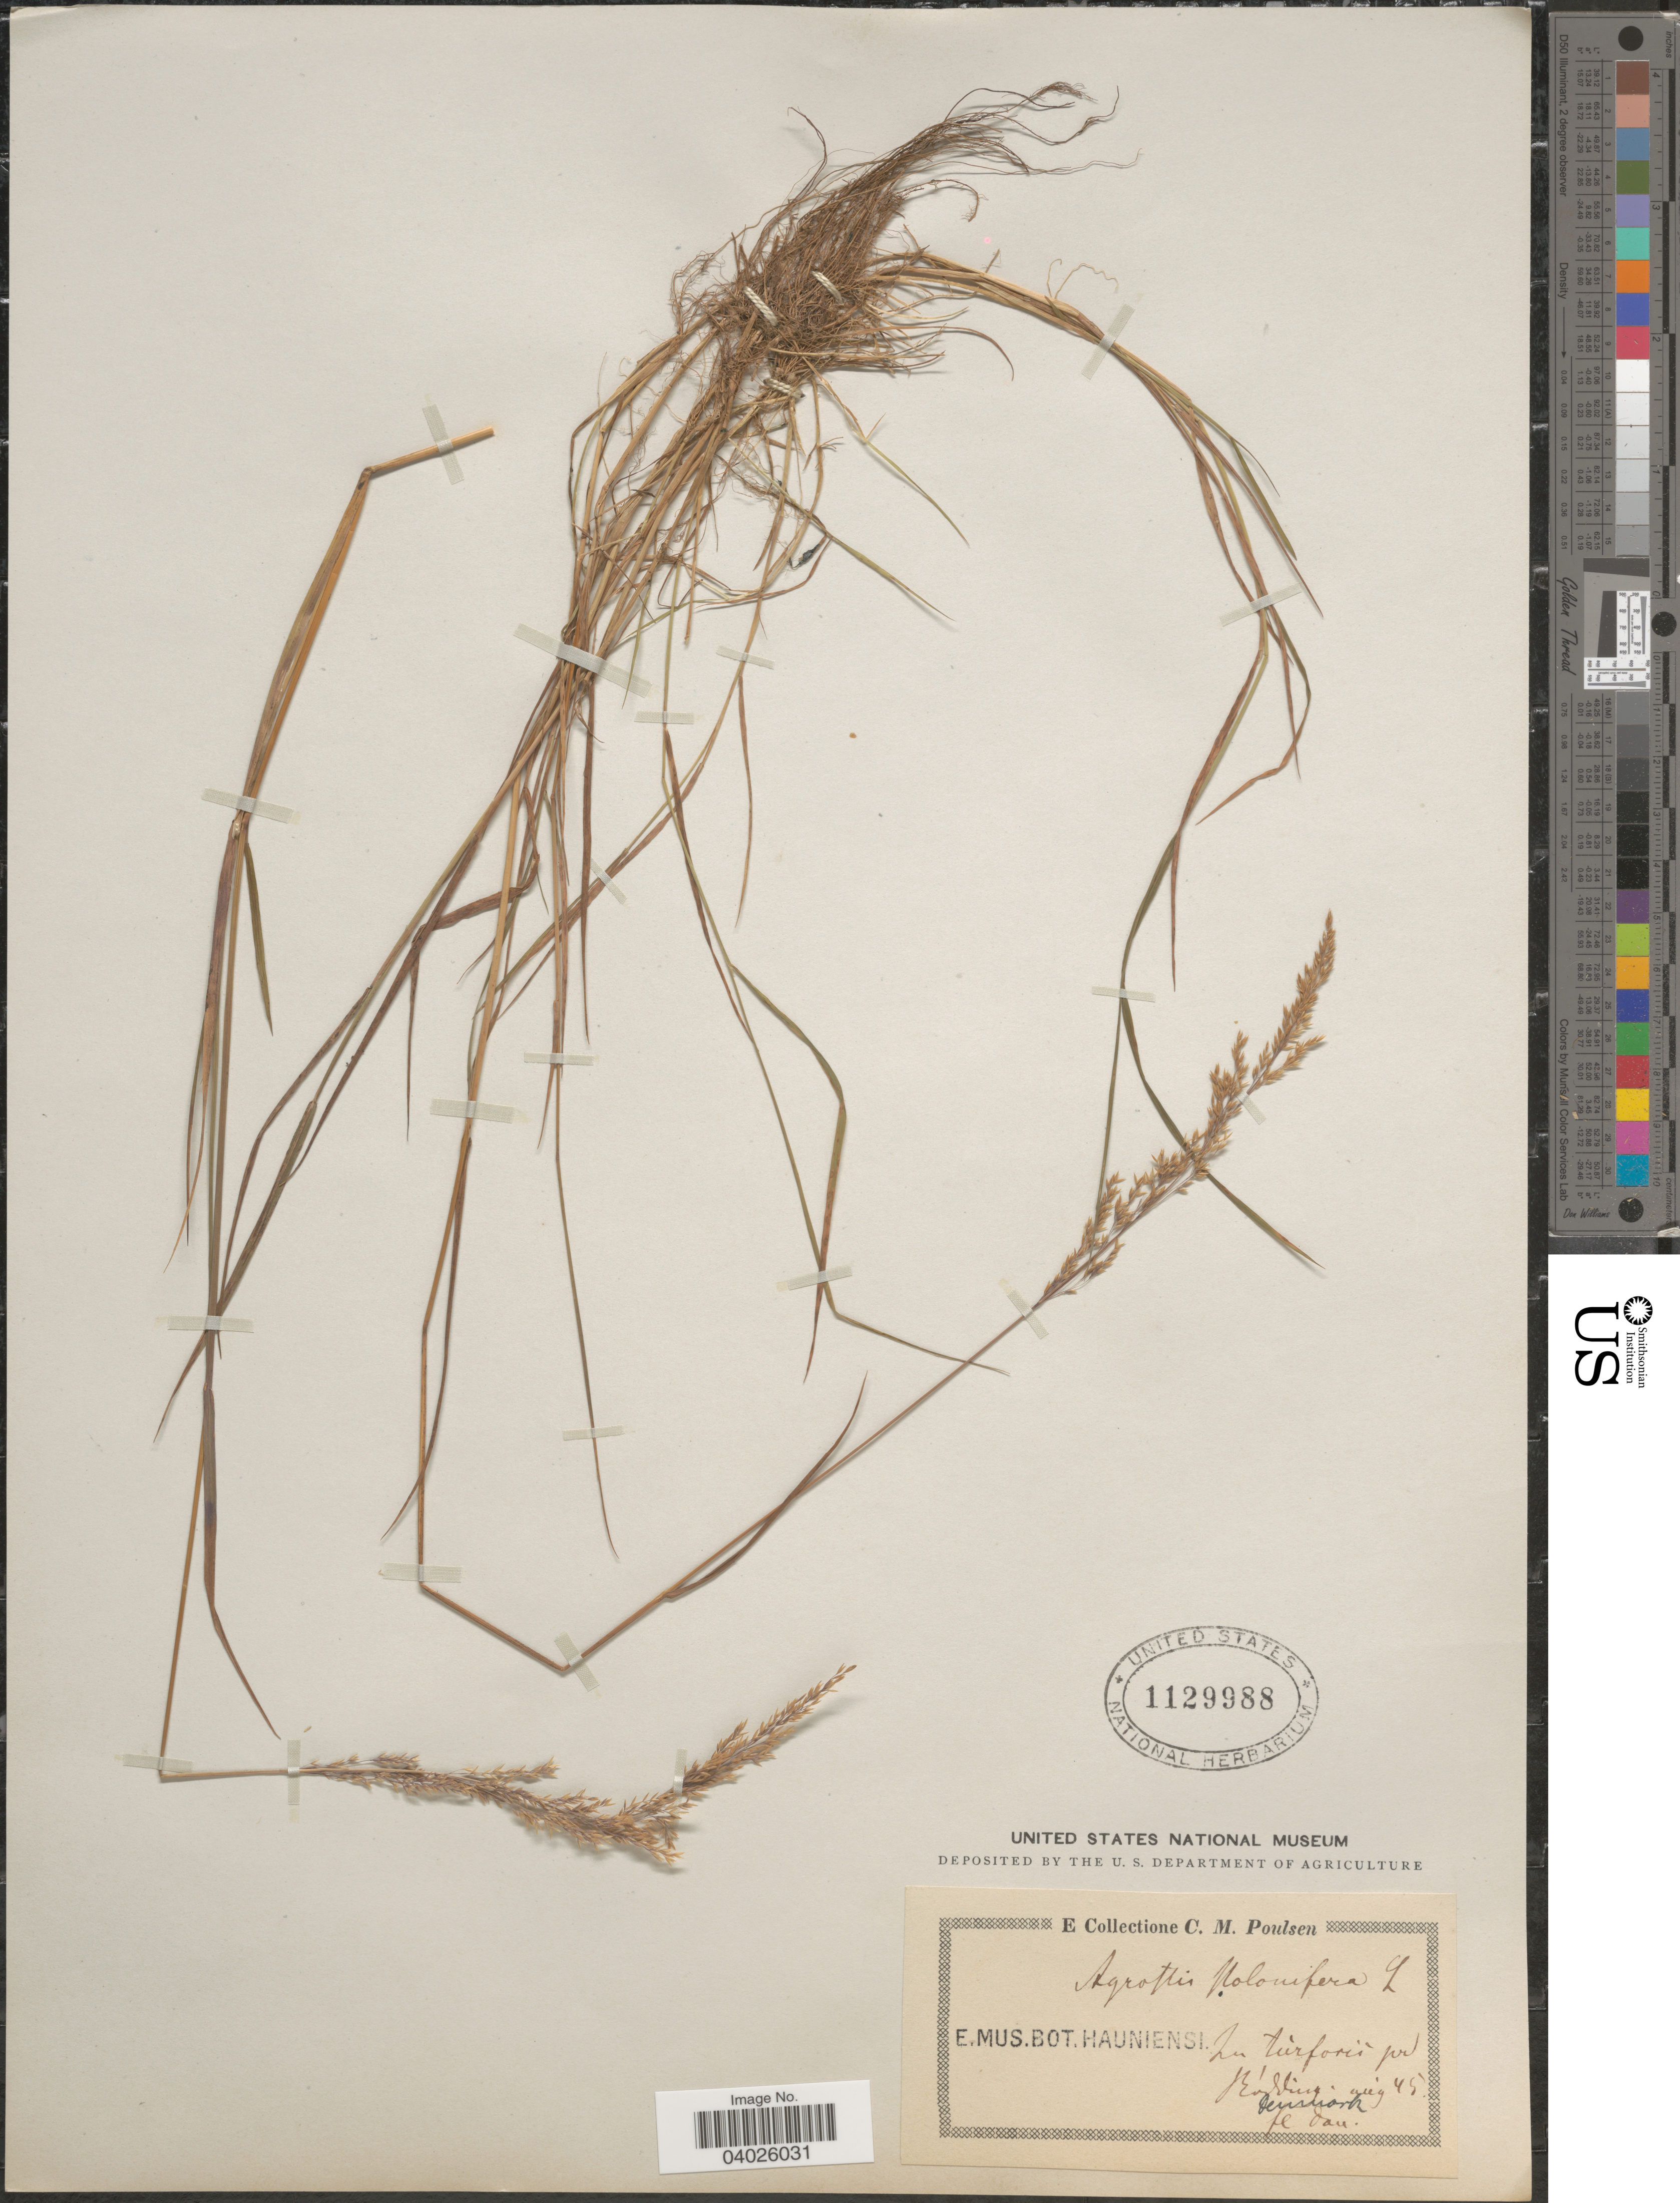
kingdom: Plantae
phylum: Tracheophyta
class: Liliopsida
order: Poales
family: Poaceae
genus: Agrostis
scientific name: Agrostis stolonifera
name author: L.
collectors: C. Poulsen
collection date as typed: Transcribed d/m/y: /8/45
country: Denmark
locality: In turfosis pr Rødding.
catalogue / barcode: US 1129988